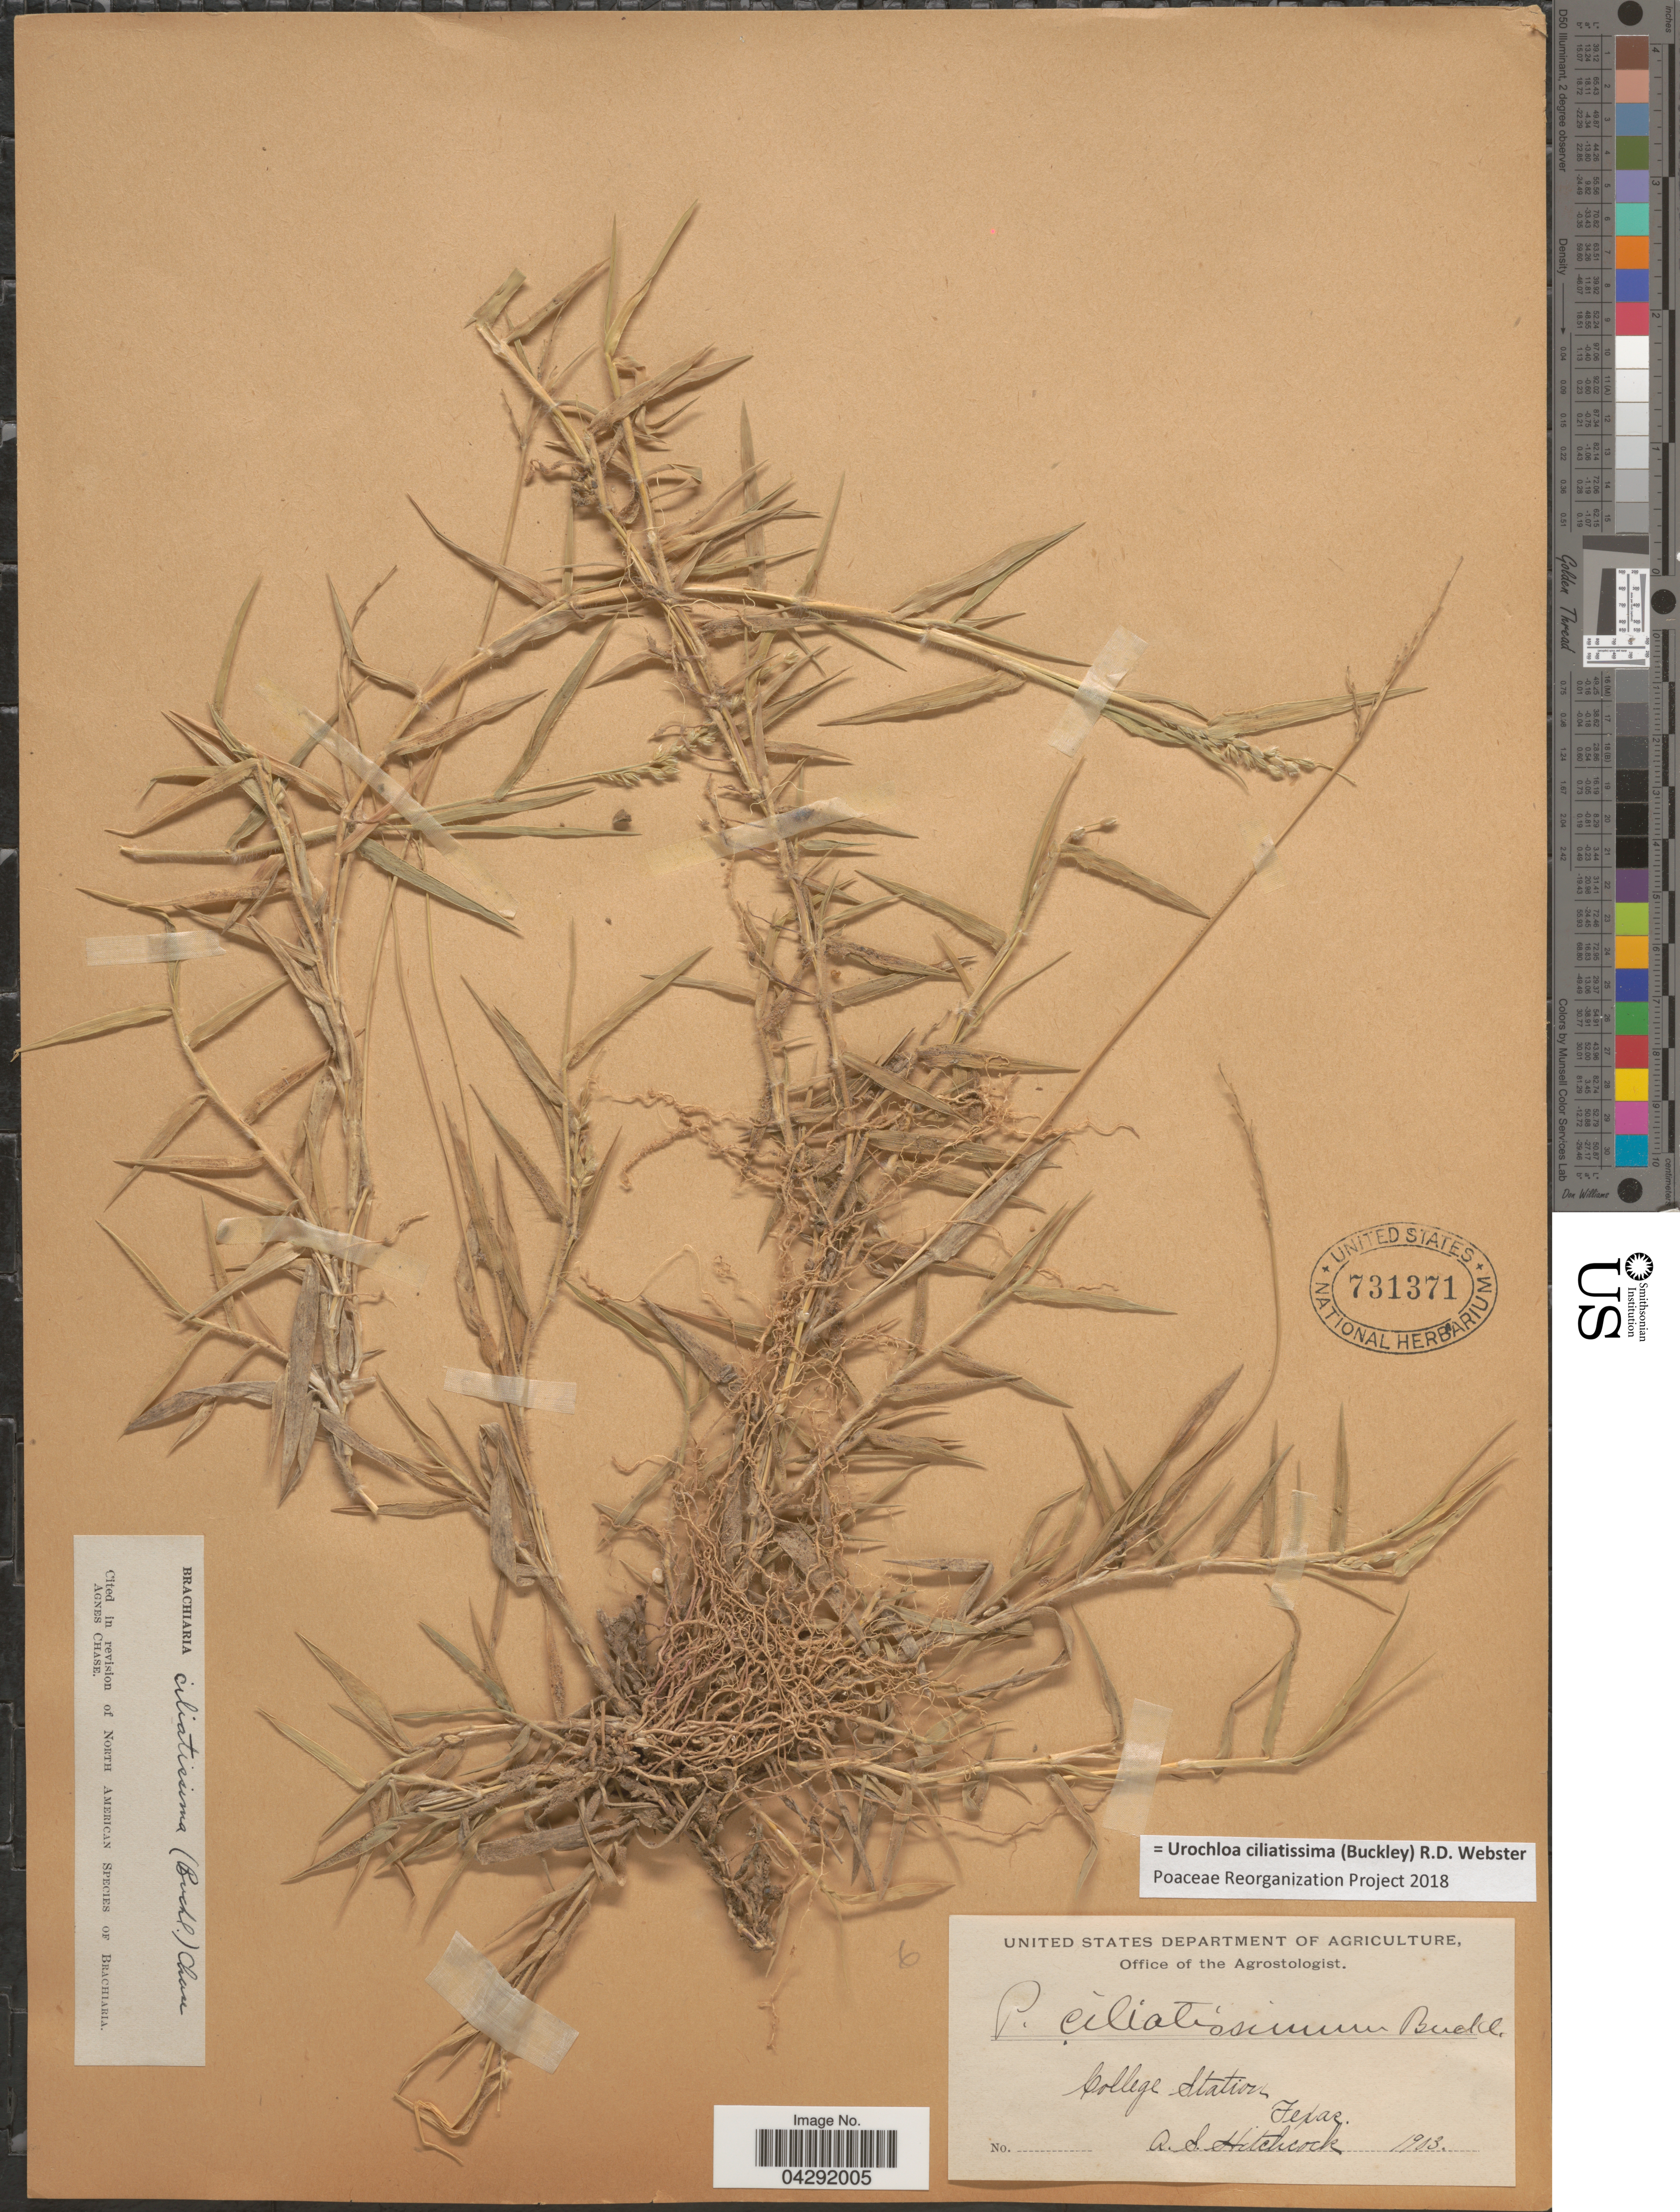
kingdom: Plantae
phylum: Tracheophyta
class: Liliopsida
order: Poales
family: Poaceae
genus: Urochloa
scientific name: Urochloa ciliatissima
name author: (Buckley) R.D. Webster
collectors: A. S. Hitchcock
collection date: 1903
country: United States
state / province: Texas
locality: College Station.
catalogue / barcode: US 731371